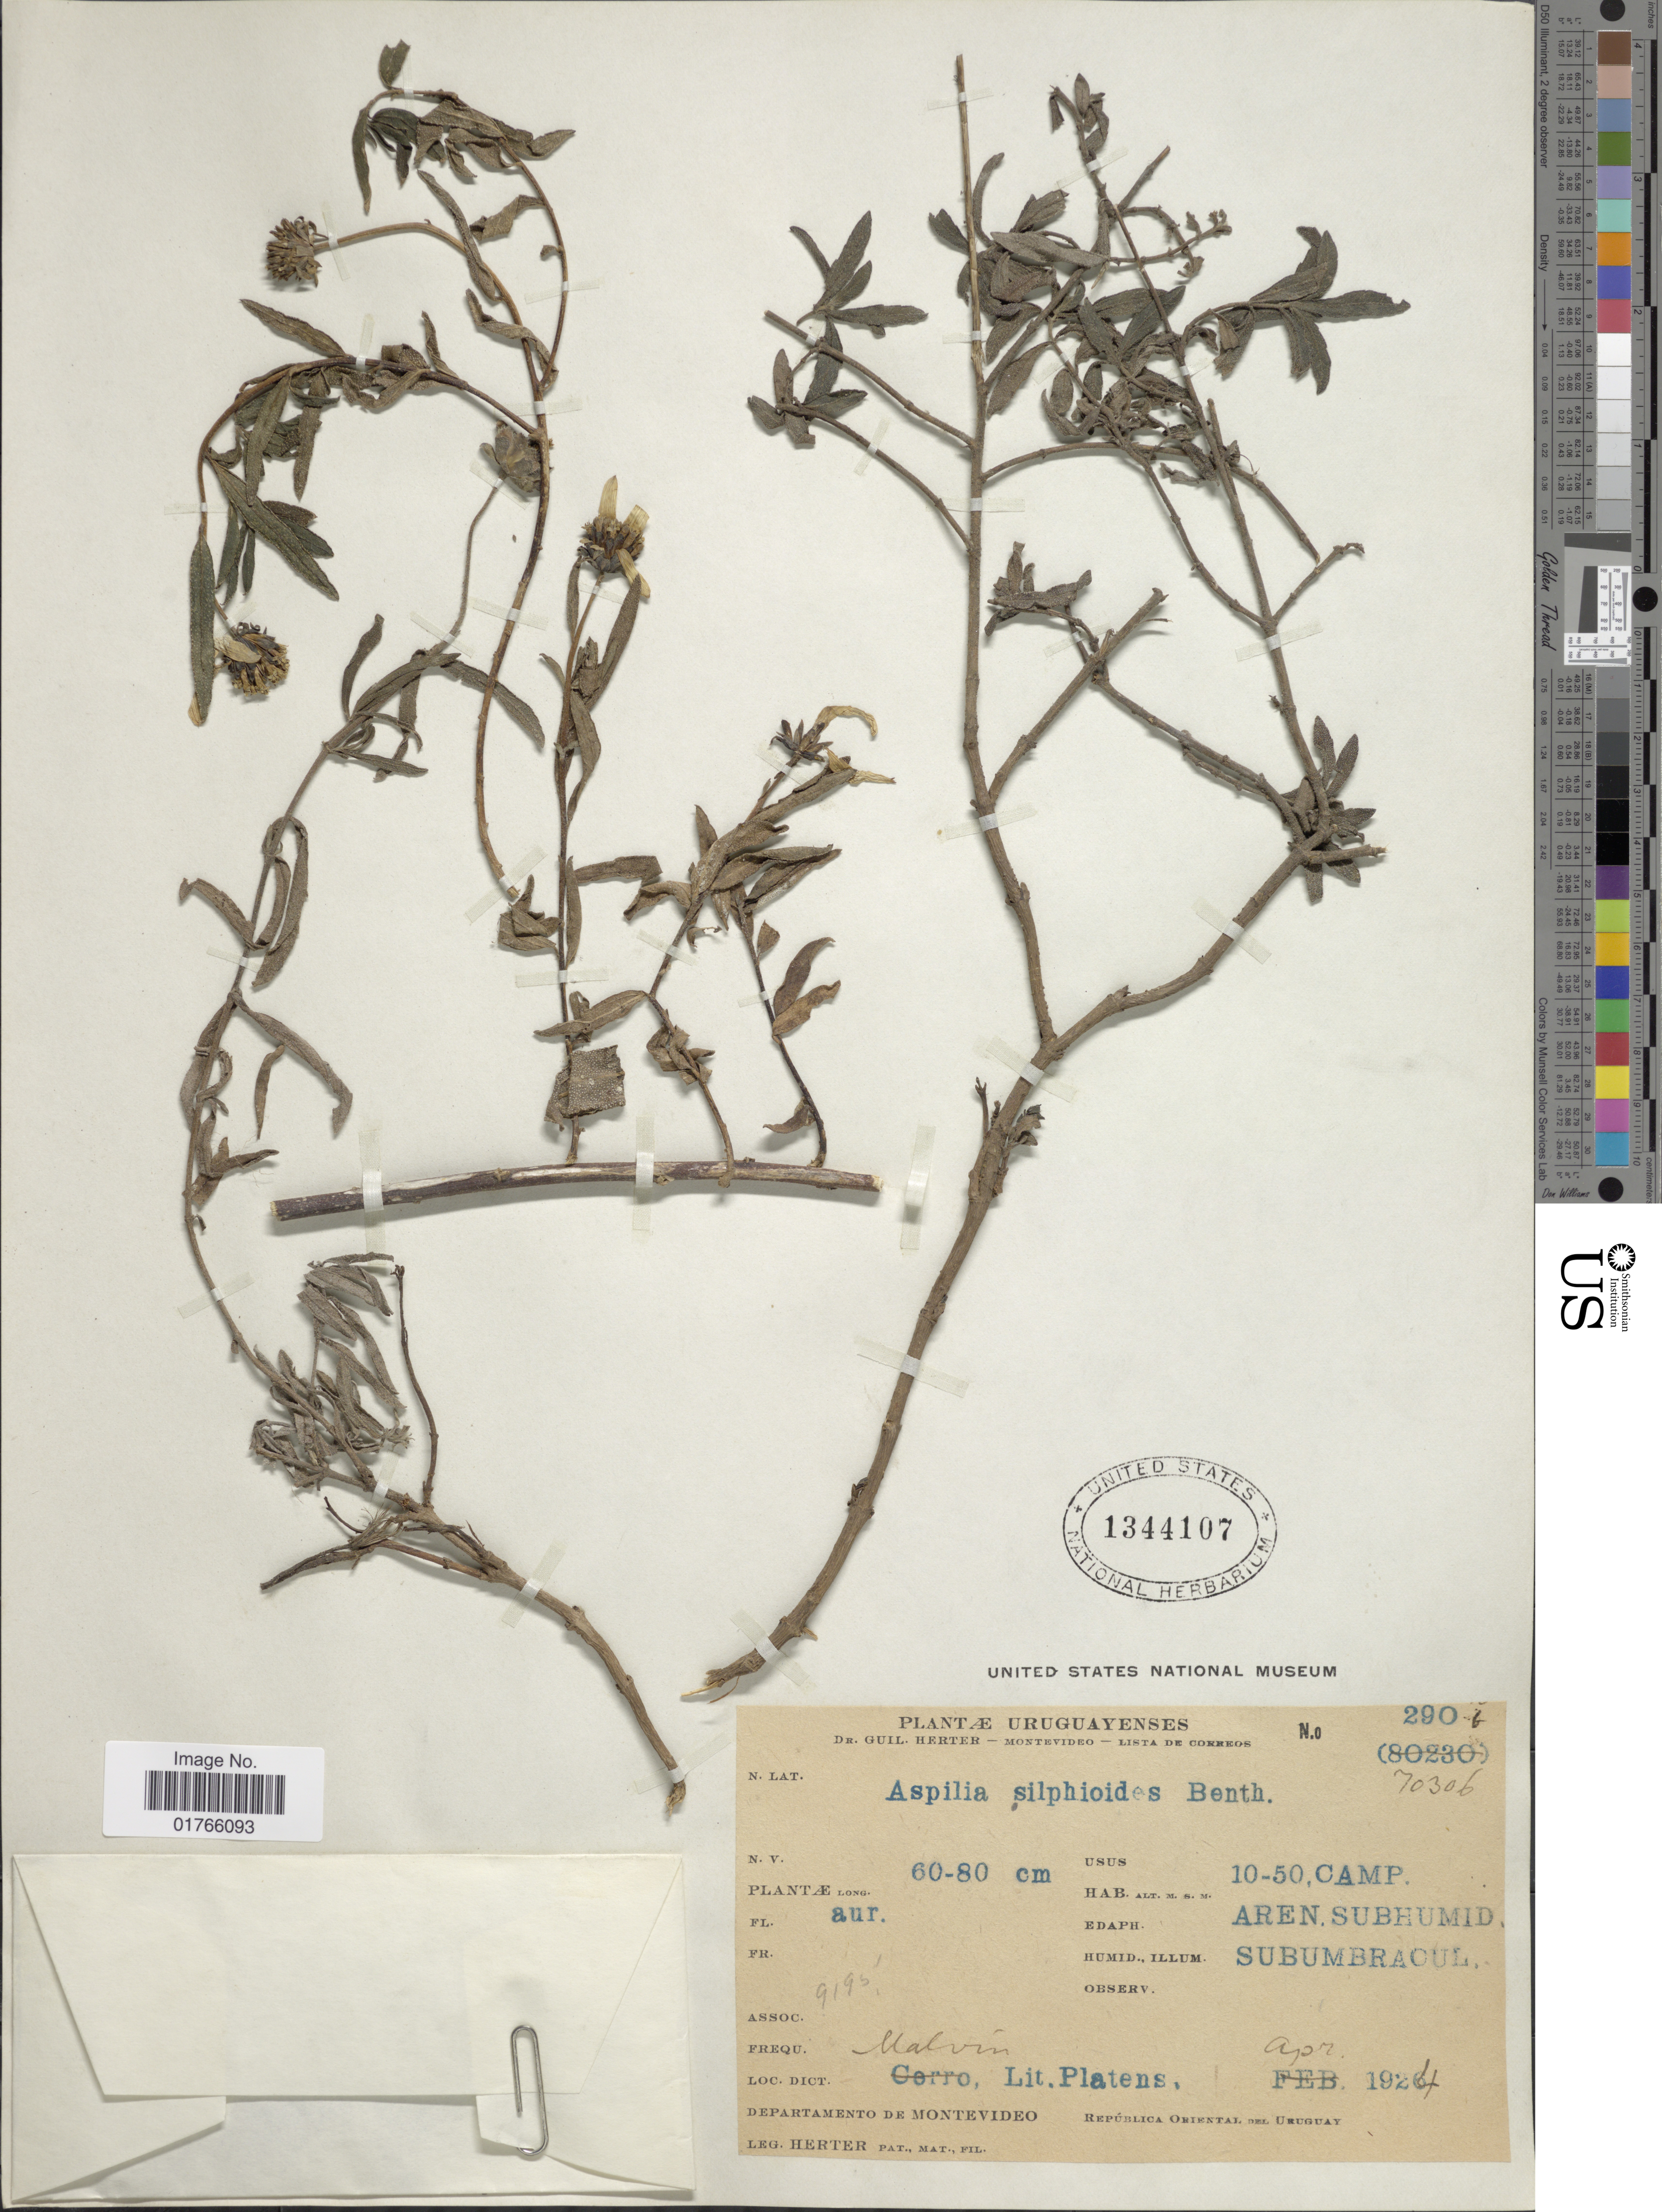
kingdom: Plantae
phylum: Tracheophyta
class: Magnoliopsida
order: Asterales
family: Asteraceae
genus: Aspilia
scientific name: Aspilia silphioides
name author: (Hook. & Arn.) Benth. ex Benth. & Hook. f.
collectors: W. G. Herter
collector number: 2901*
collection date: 1924-04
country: Uruguay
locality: Malvin, Lit. Platens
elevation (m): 10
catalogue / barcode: US 1344107